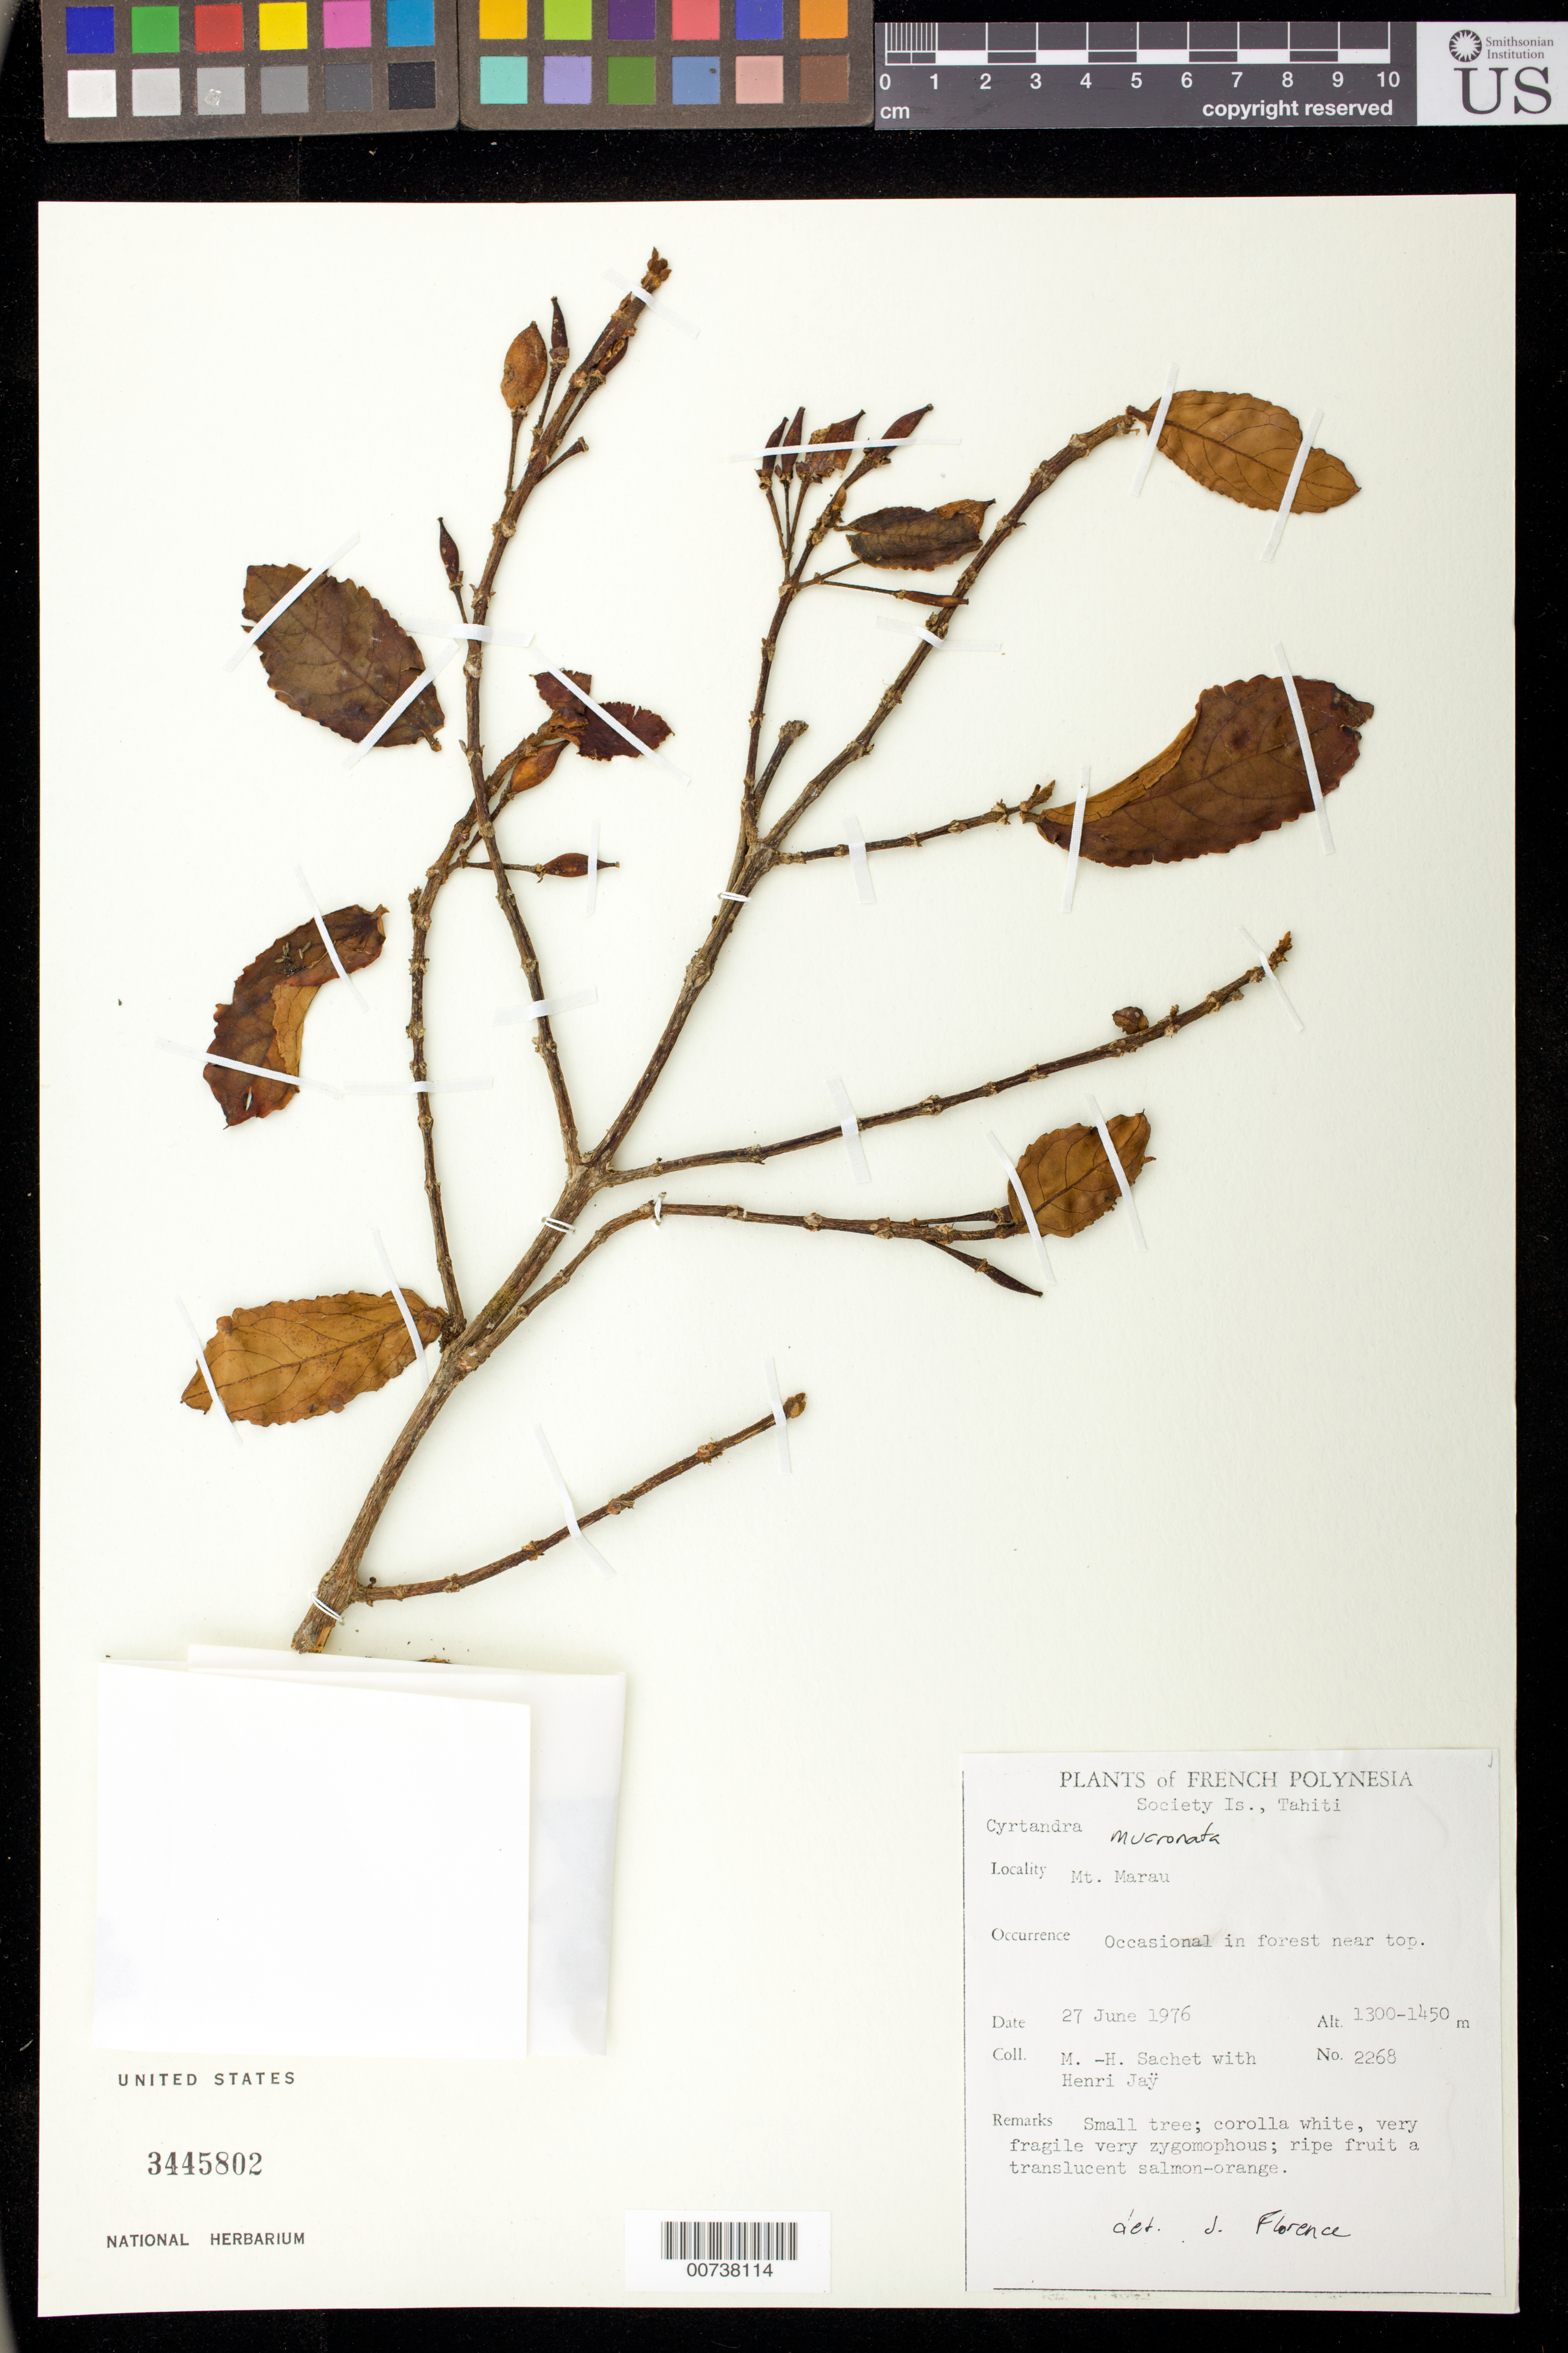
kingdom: Plantae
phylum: Tracheophyta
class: Magnoliopsida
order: Lamiales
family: Gesneriaceae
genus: Cyrtandra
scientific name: Cyrtandra mucronata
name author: Nadeaud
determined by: Florence, J.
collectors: M.-H. Sachet & H. Jay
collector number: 2268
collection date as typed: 27 Jun 1976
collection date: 1976-06-27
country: French Polynesia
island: Tahiti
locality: Mt. Marau.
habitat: Occasional in forest near top.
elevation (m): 1300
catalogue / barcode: US 3445802